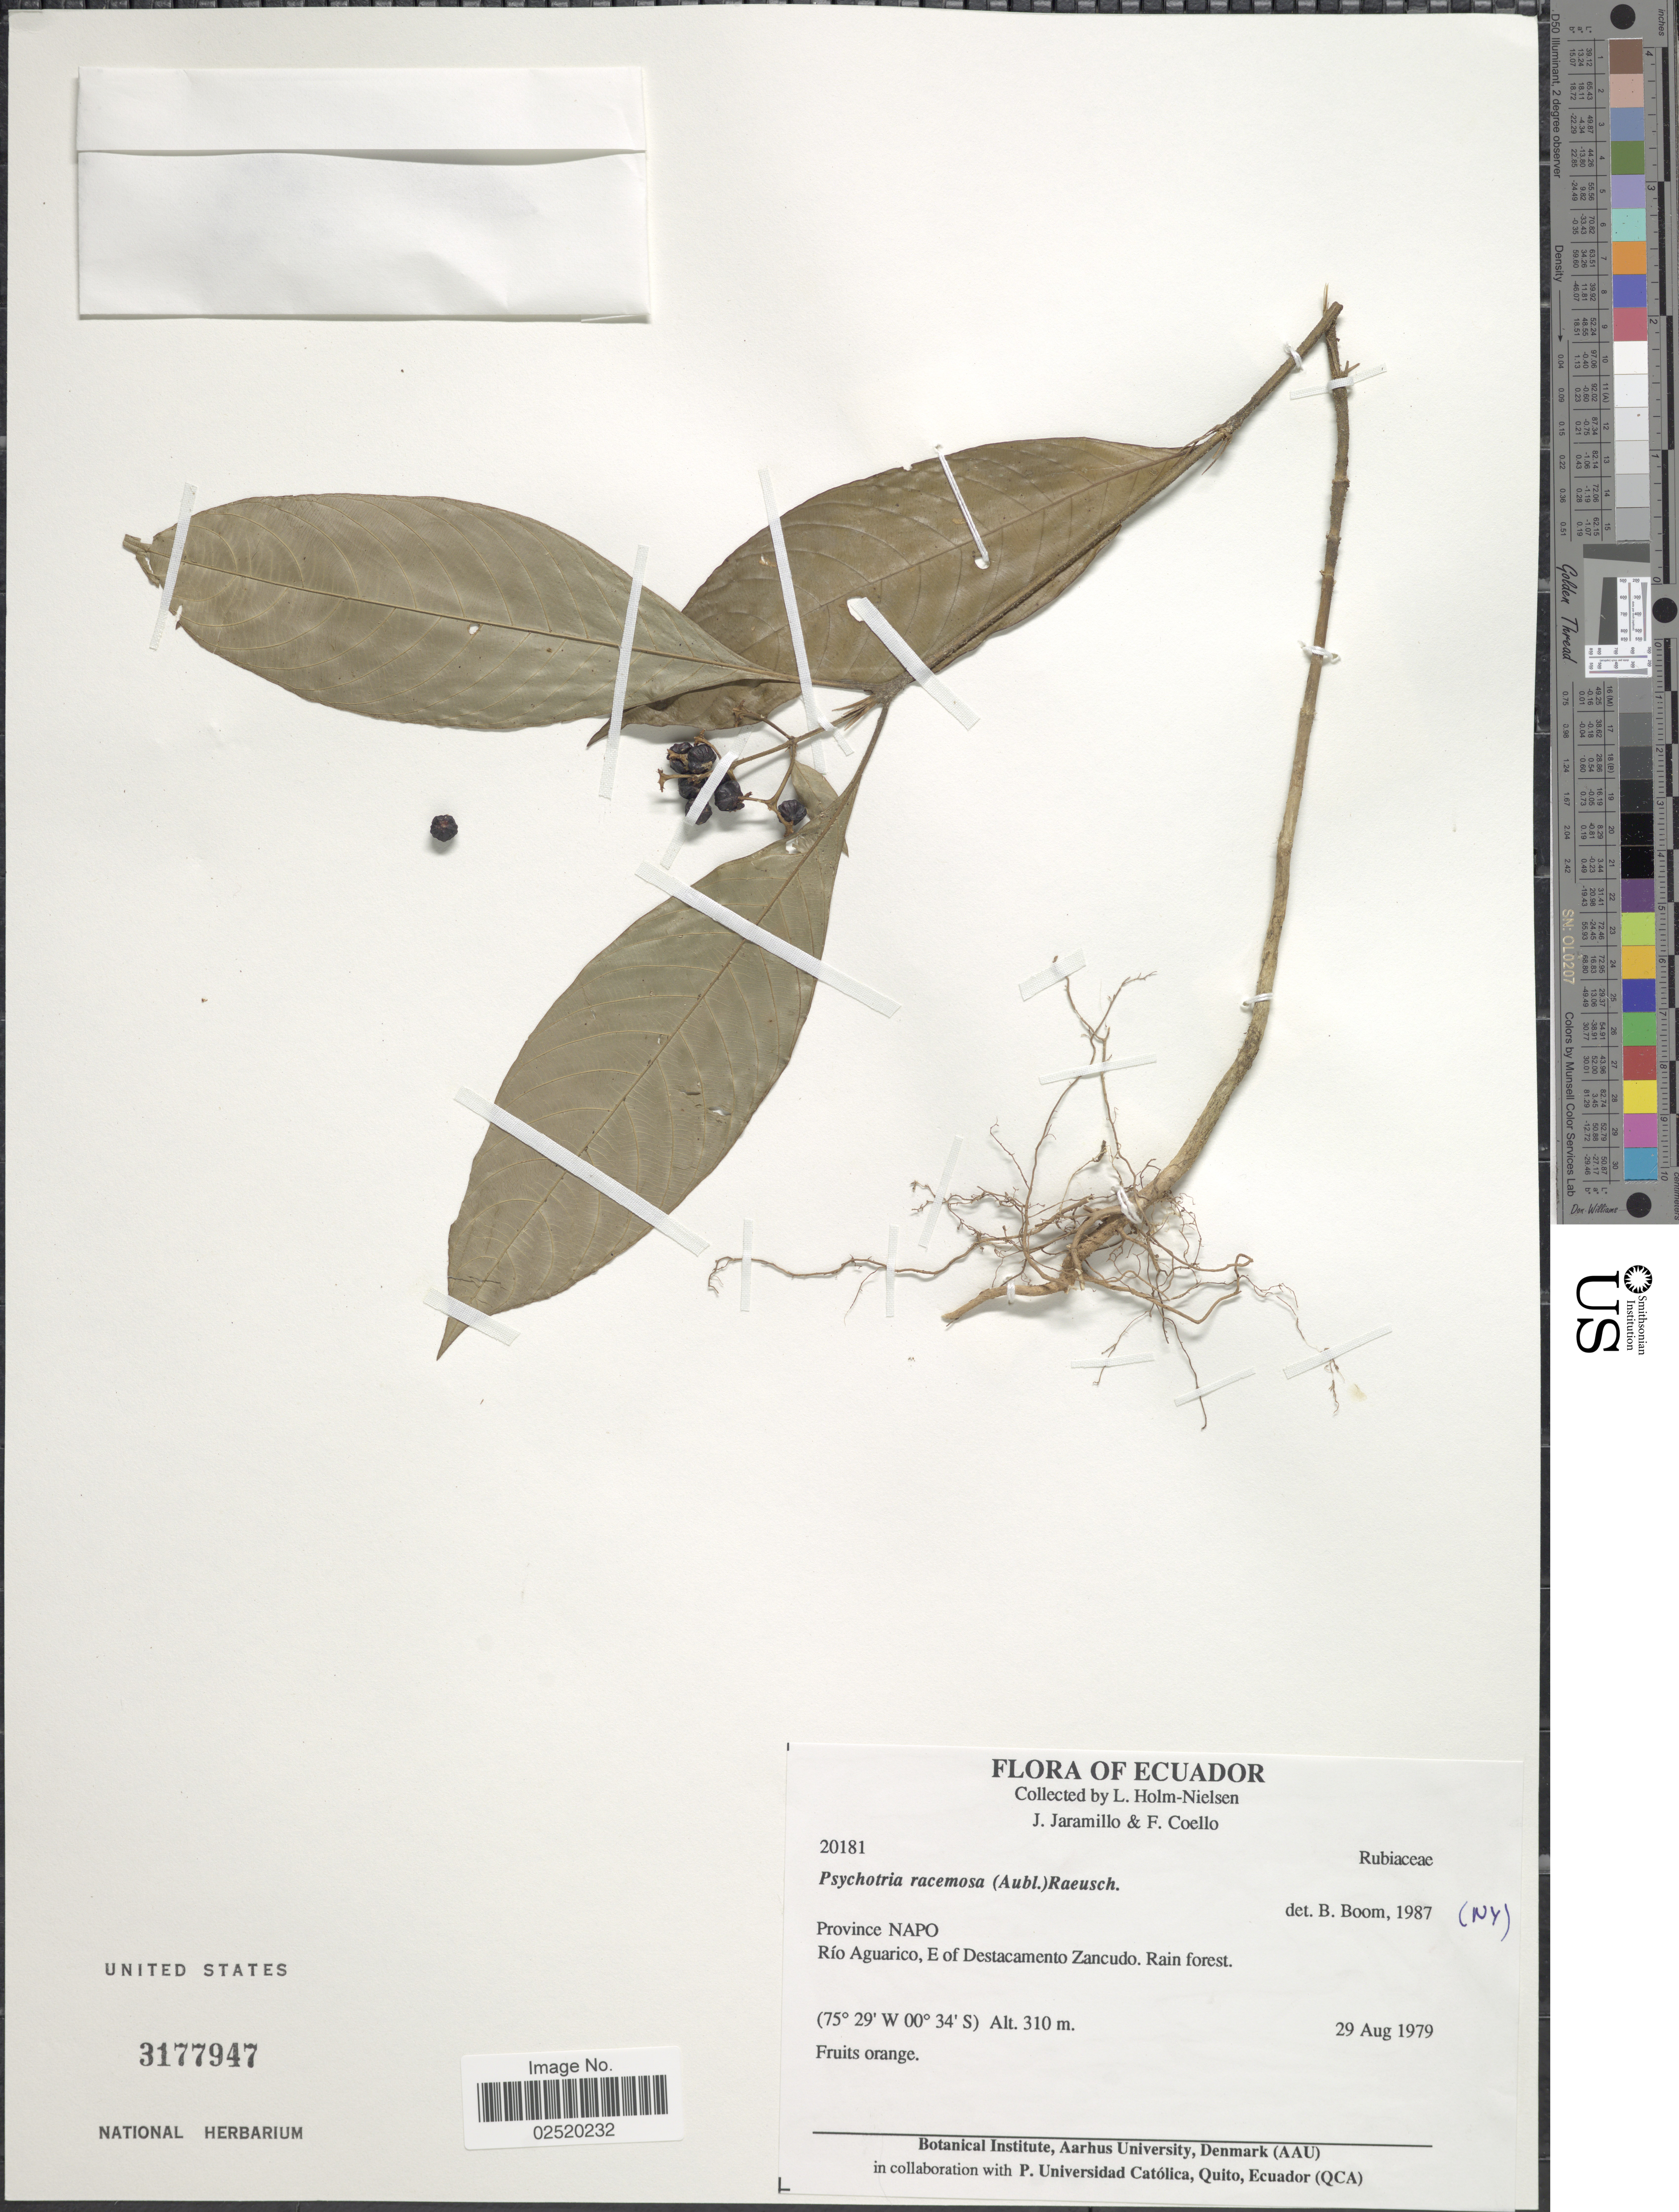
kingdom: Plantae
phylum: Tracheophyta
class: Magnoliopsida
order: Gentianales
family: Rubiaceae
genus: Psychotria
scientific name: Psychotria racemosa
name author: Rich.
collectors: L. Holm-Nielsen, J. Jaramillo & F. Coello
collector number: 20181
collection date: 1979-08-29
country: Ecuador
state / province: Napo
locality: Province Napo, Rio Aguarico, E of Destacamento Zancudo, Rain Forest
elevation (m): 310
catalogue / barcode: US 3177947